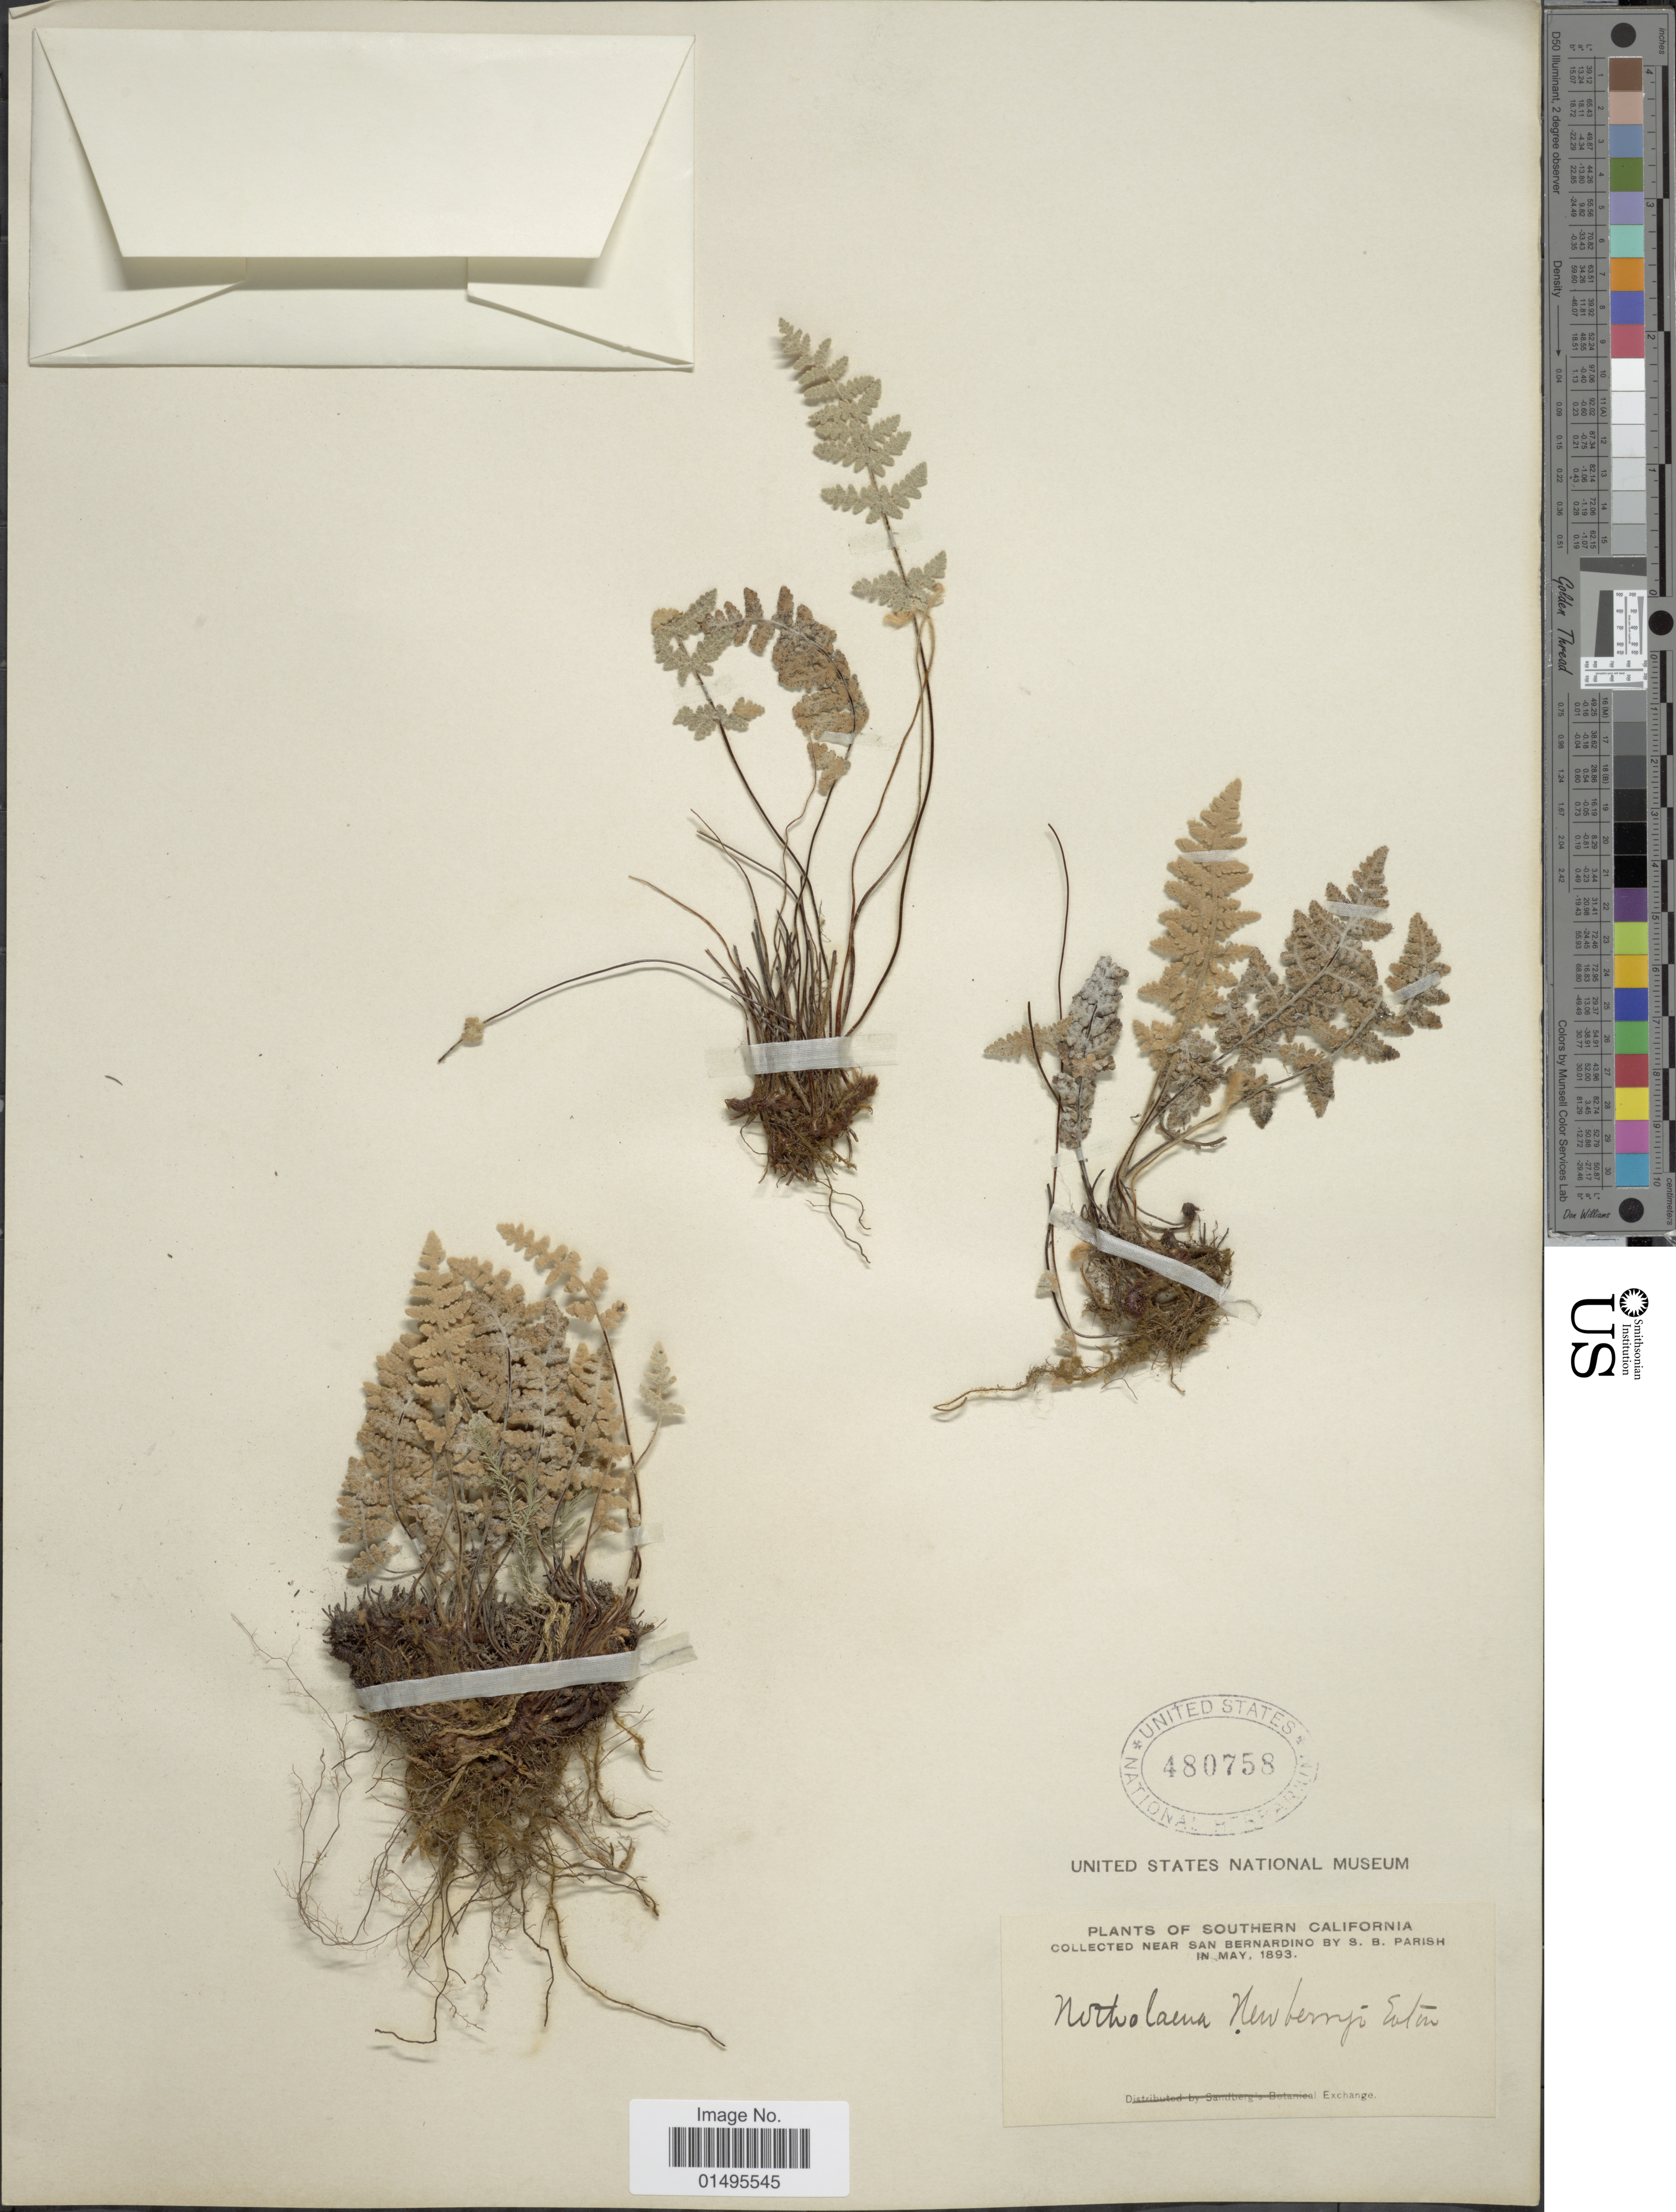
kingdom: Plantae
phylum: Tracheophyta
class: Polypodiopsida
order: Polypodiales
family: Pteridaceae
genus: Notholaena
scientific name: Notholaena newberryi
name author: D.C. Eaton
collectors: S. B. Parish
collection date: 1893-05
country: United States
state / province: California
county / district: San Bernardino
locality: Southern California, near San Bernardino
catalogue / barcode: US 480758